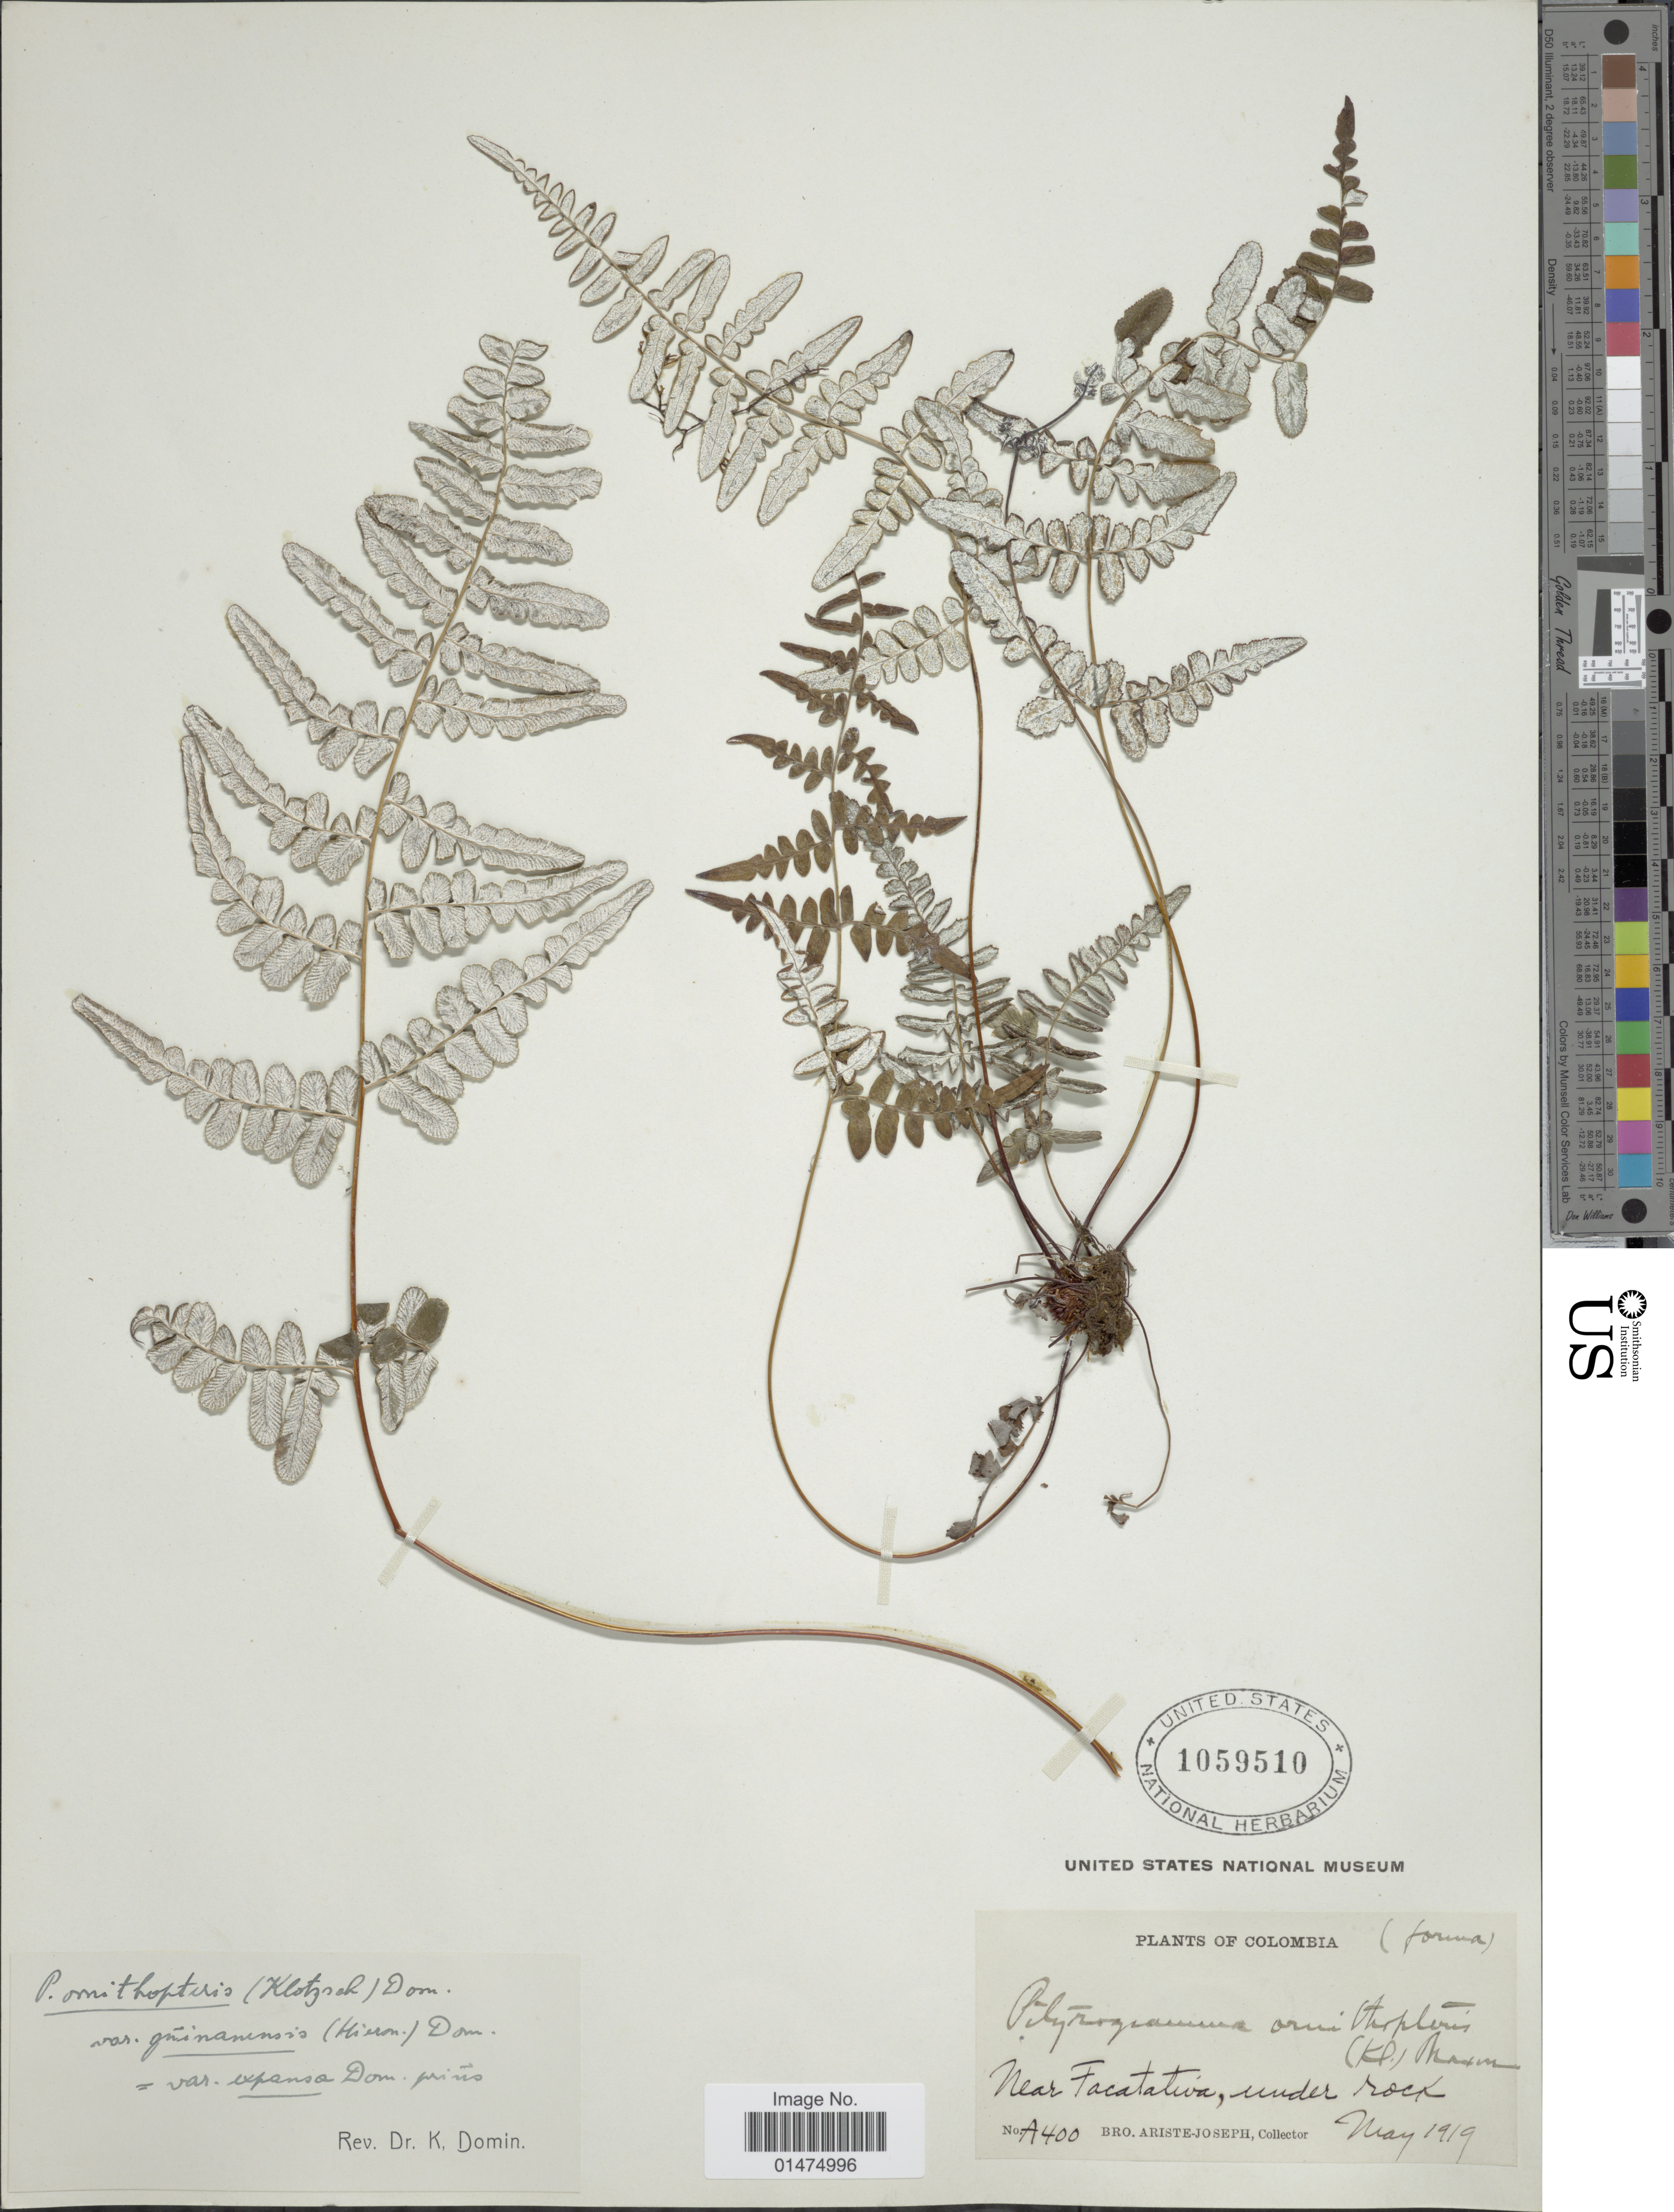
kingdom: Plantae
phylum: Tracheophyta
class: Polypodiopsida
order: Polypodiales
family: Pteridaceae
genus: Pityrogramma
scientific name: Pityrogramma chrysoconia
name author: (Desv.) Maxon ex Domin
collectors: Bro. Ariste-Joseph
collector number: A400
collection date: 1919-05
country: Colombia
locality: Near Facataliva, under rock.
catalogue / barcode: US 1059510